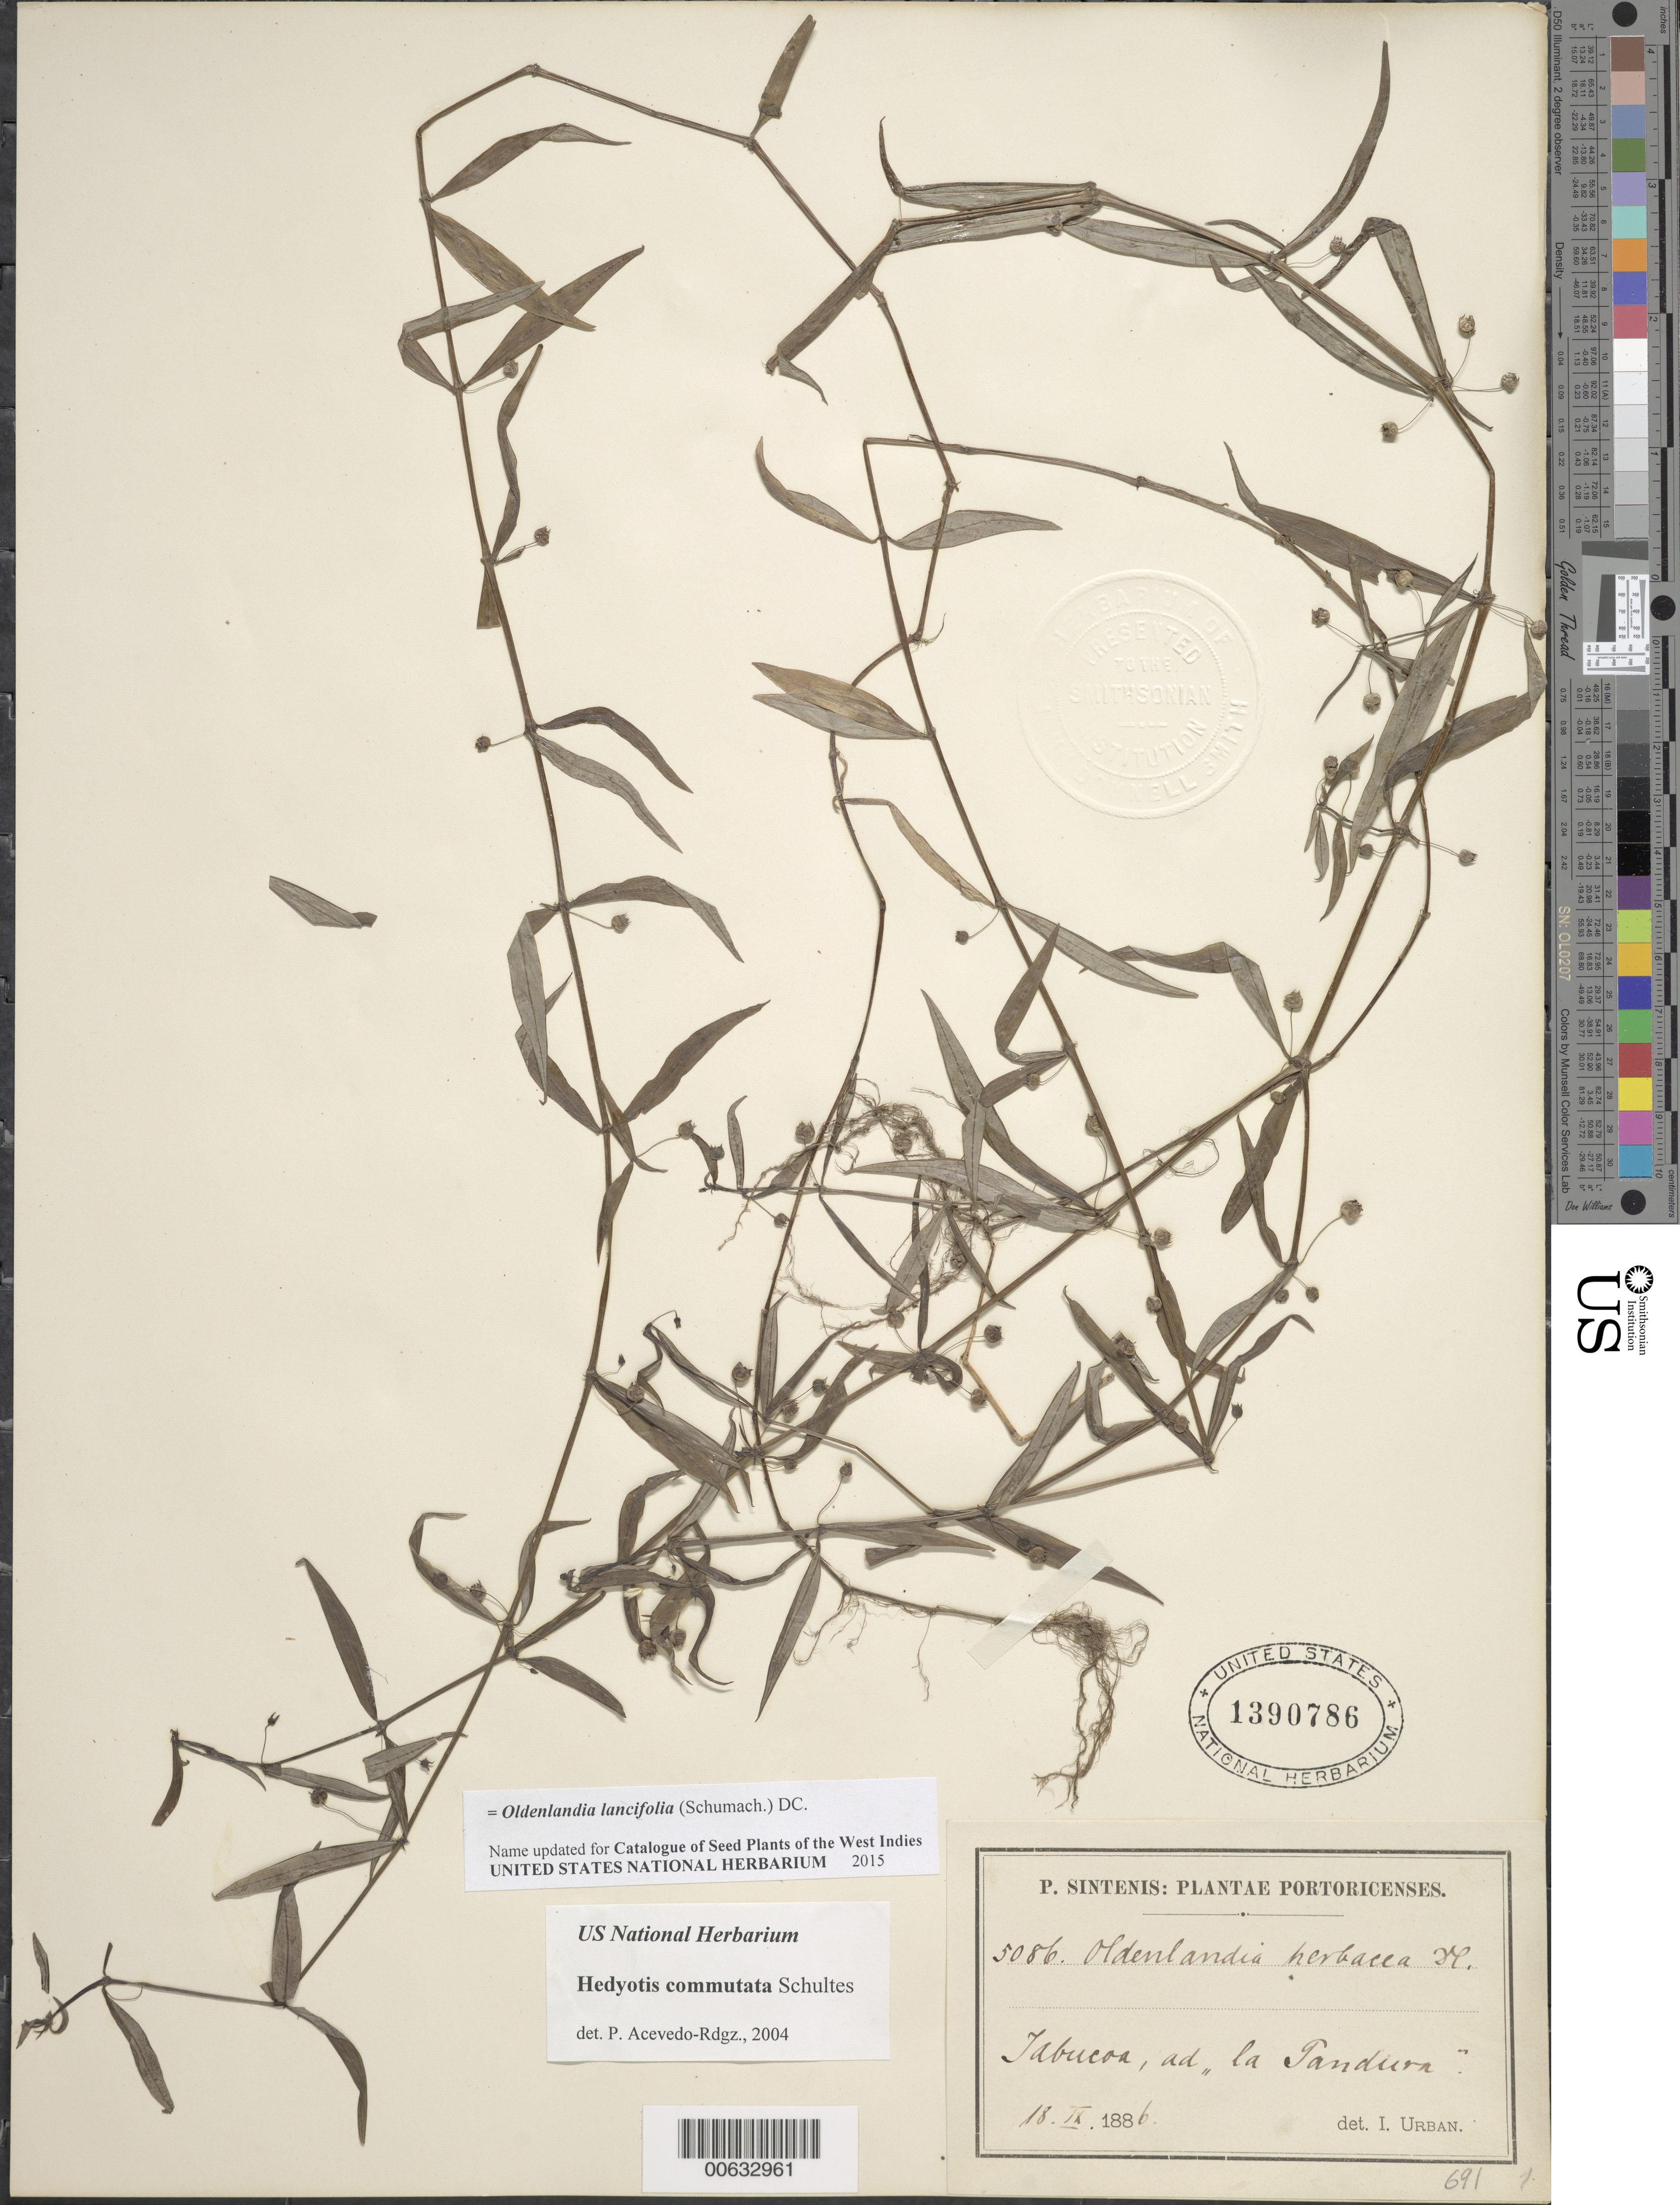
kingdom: Plantae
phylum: Tracheophyta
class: Magnoliopsida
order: Gentianales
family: Rubiaceae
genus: Oldenlandia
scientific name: Oldenlandia herbacea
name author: (L.) Roxb.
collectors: P. Sintenis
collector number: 5086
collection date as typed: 18 Sep 1886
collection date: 1886-09-18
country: Puerto Rico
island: Greater Antilles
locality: Yabucoa, ad la Pandion.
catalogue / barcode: US 1390786